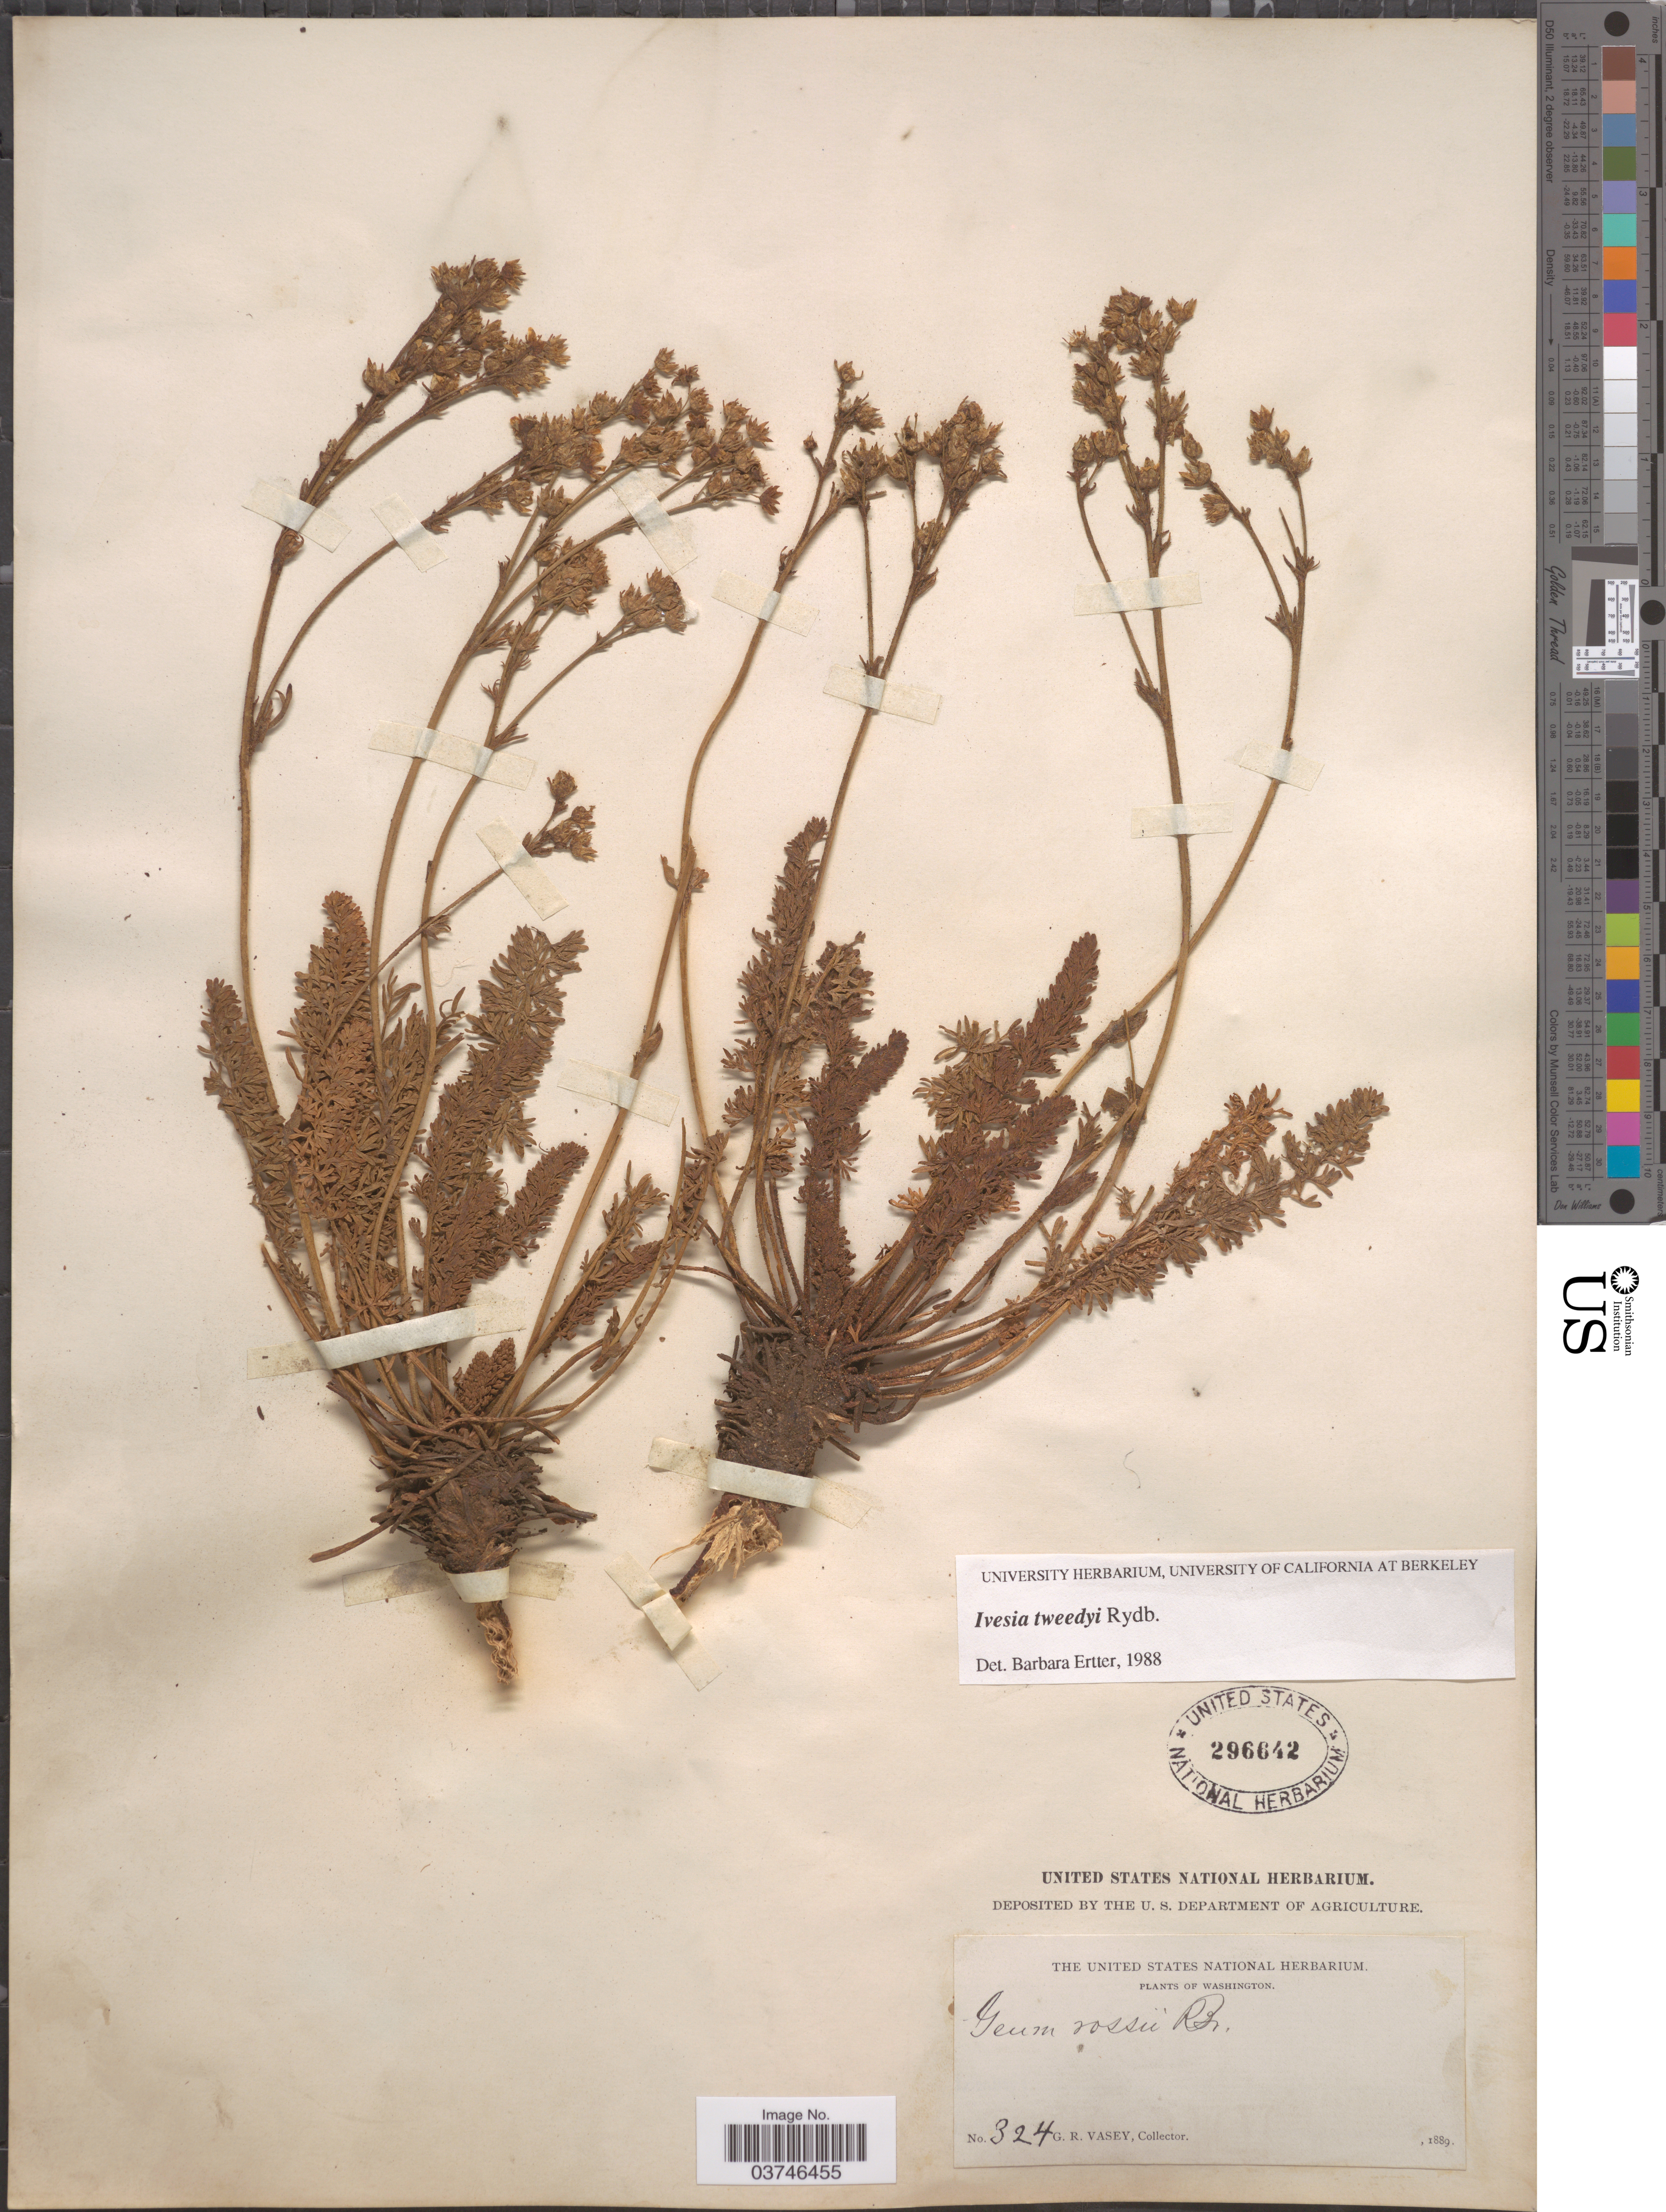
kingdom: Plantae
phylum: Tracheophyta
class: Magnoliopsida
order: Rosales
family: Rosaceae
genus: Potentilla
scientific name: Potentilla tweedyi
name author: (Rydb.) J.T. Howell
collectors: G. R. Vasey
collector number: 324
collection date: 1889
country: United States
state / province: Washington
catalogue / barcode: US 296642